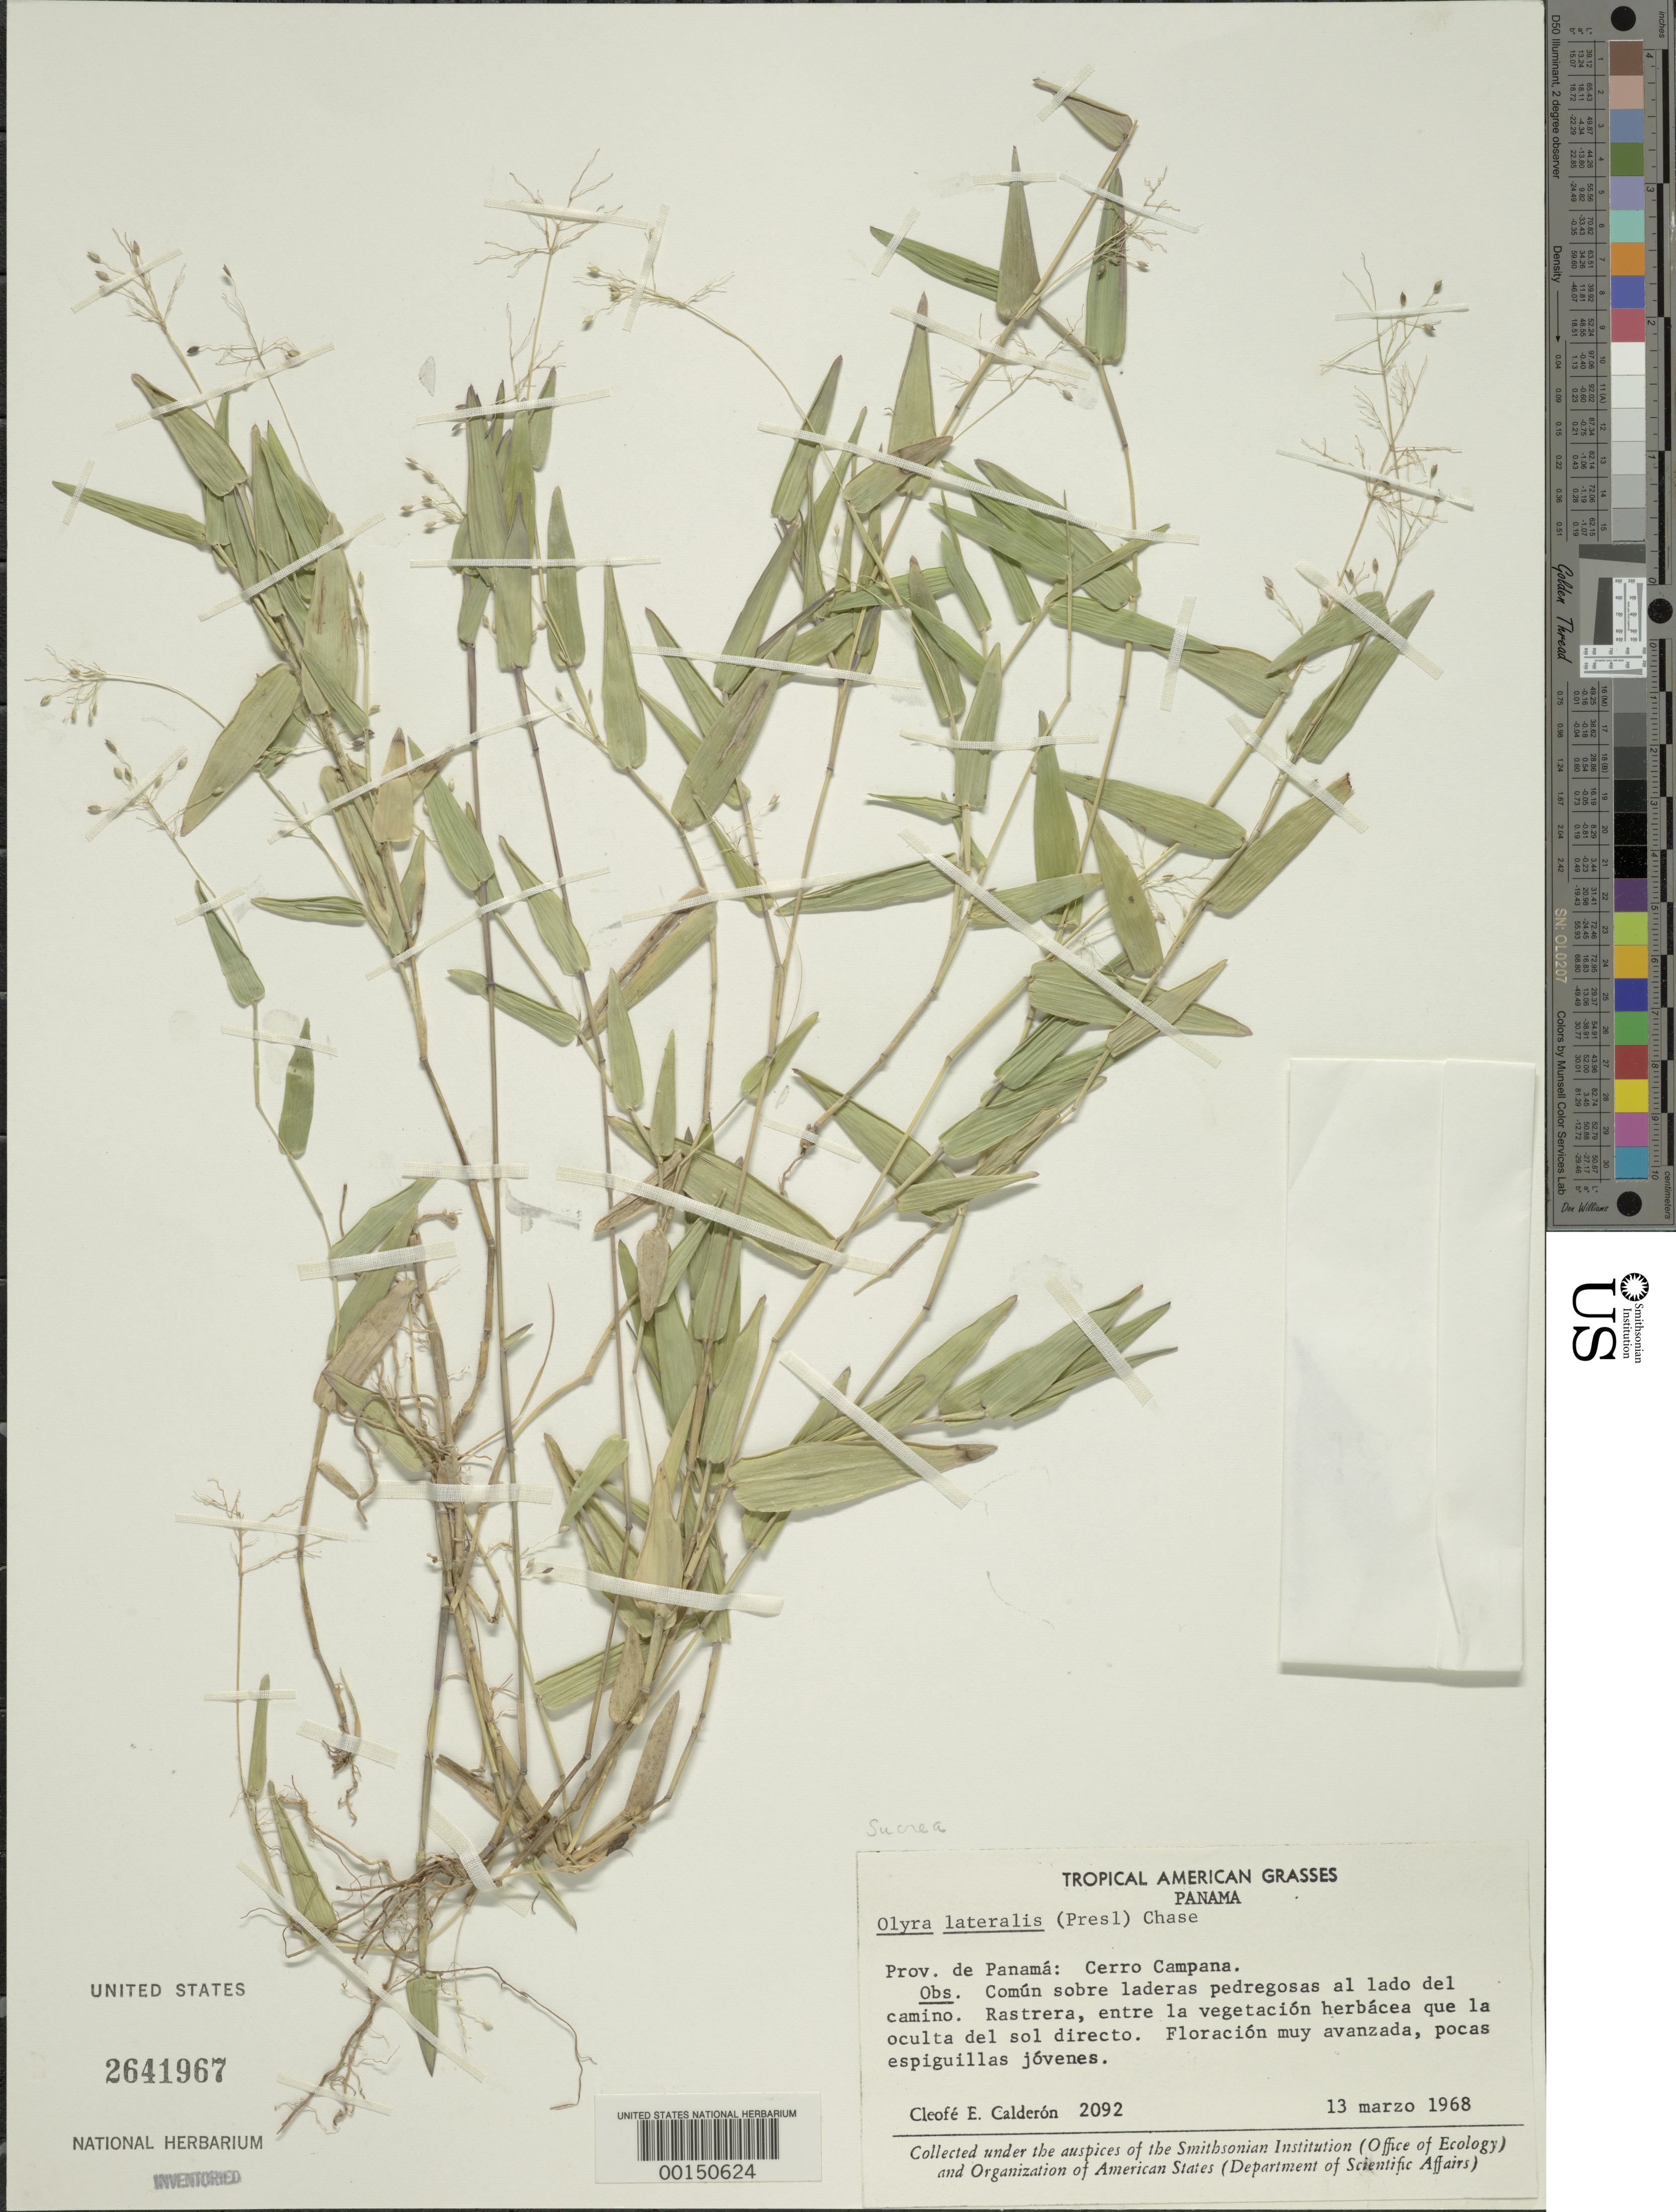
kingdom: Plantae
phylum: Tracheophyta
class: Liliopsida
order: Poales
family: Poaceae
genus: Parodiolyra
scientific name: Parodiolyra lateralis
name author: (J. Presl ex Nees) Soderstr. & Zuloaga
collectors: C. E. Calderón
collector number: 2092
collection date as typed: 13 Mar 1968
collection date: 1968-03-13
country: Panama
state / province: Panamá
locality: Cerro Campana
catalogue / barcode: US 2641967